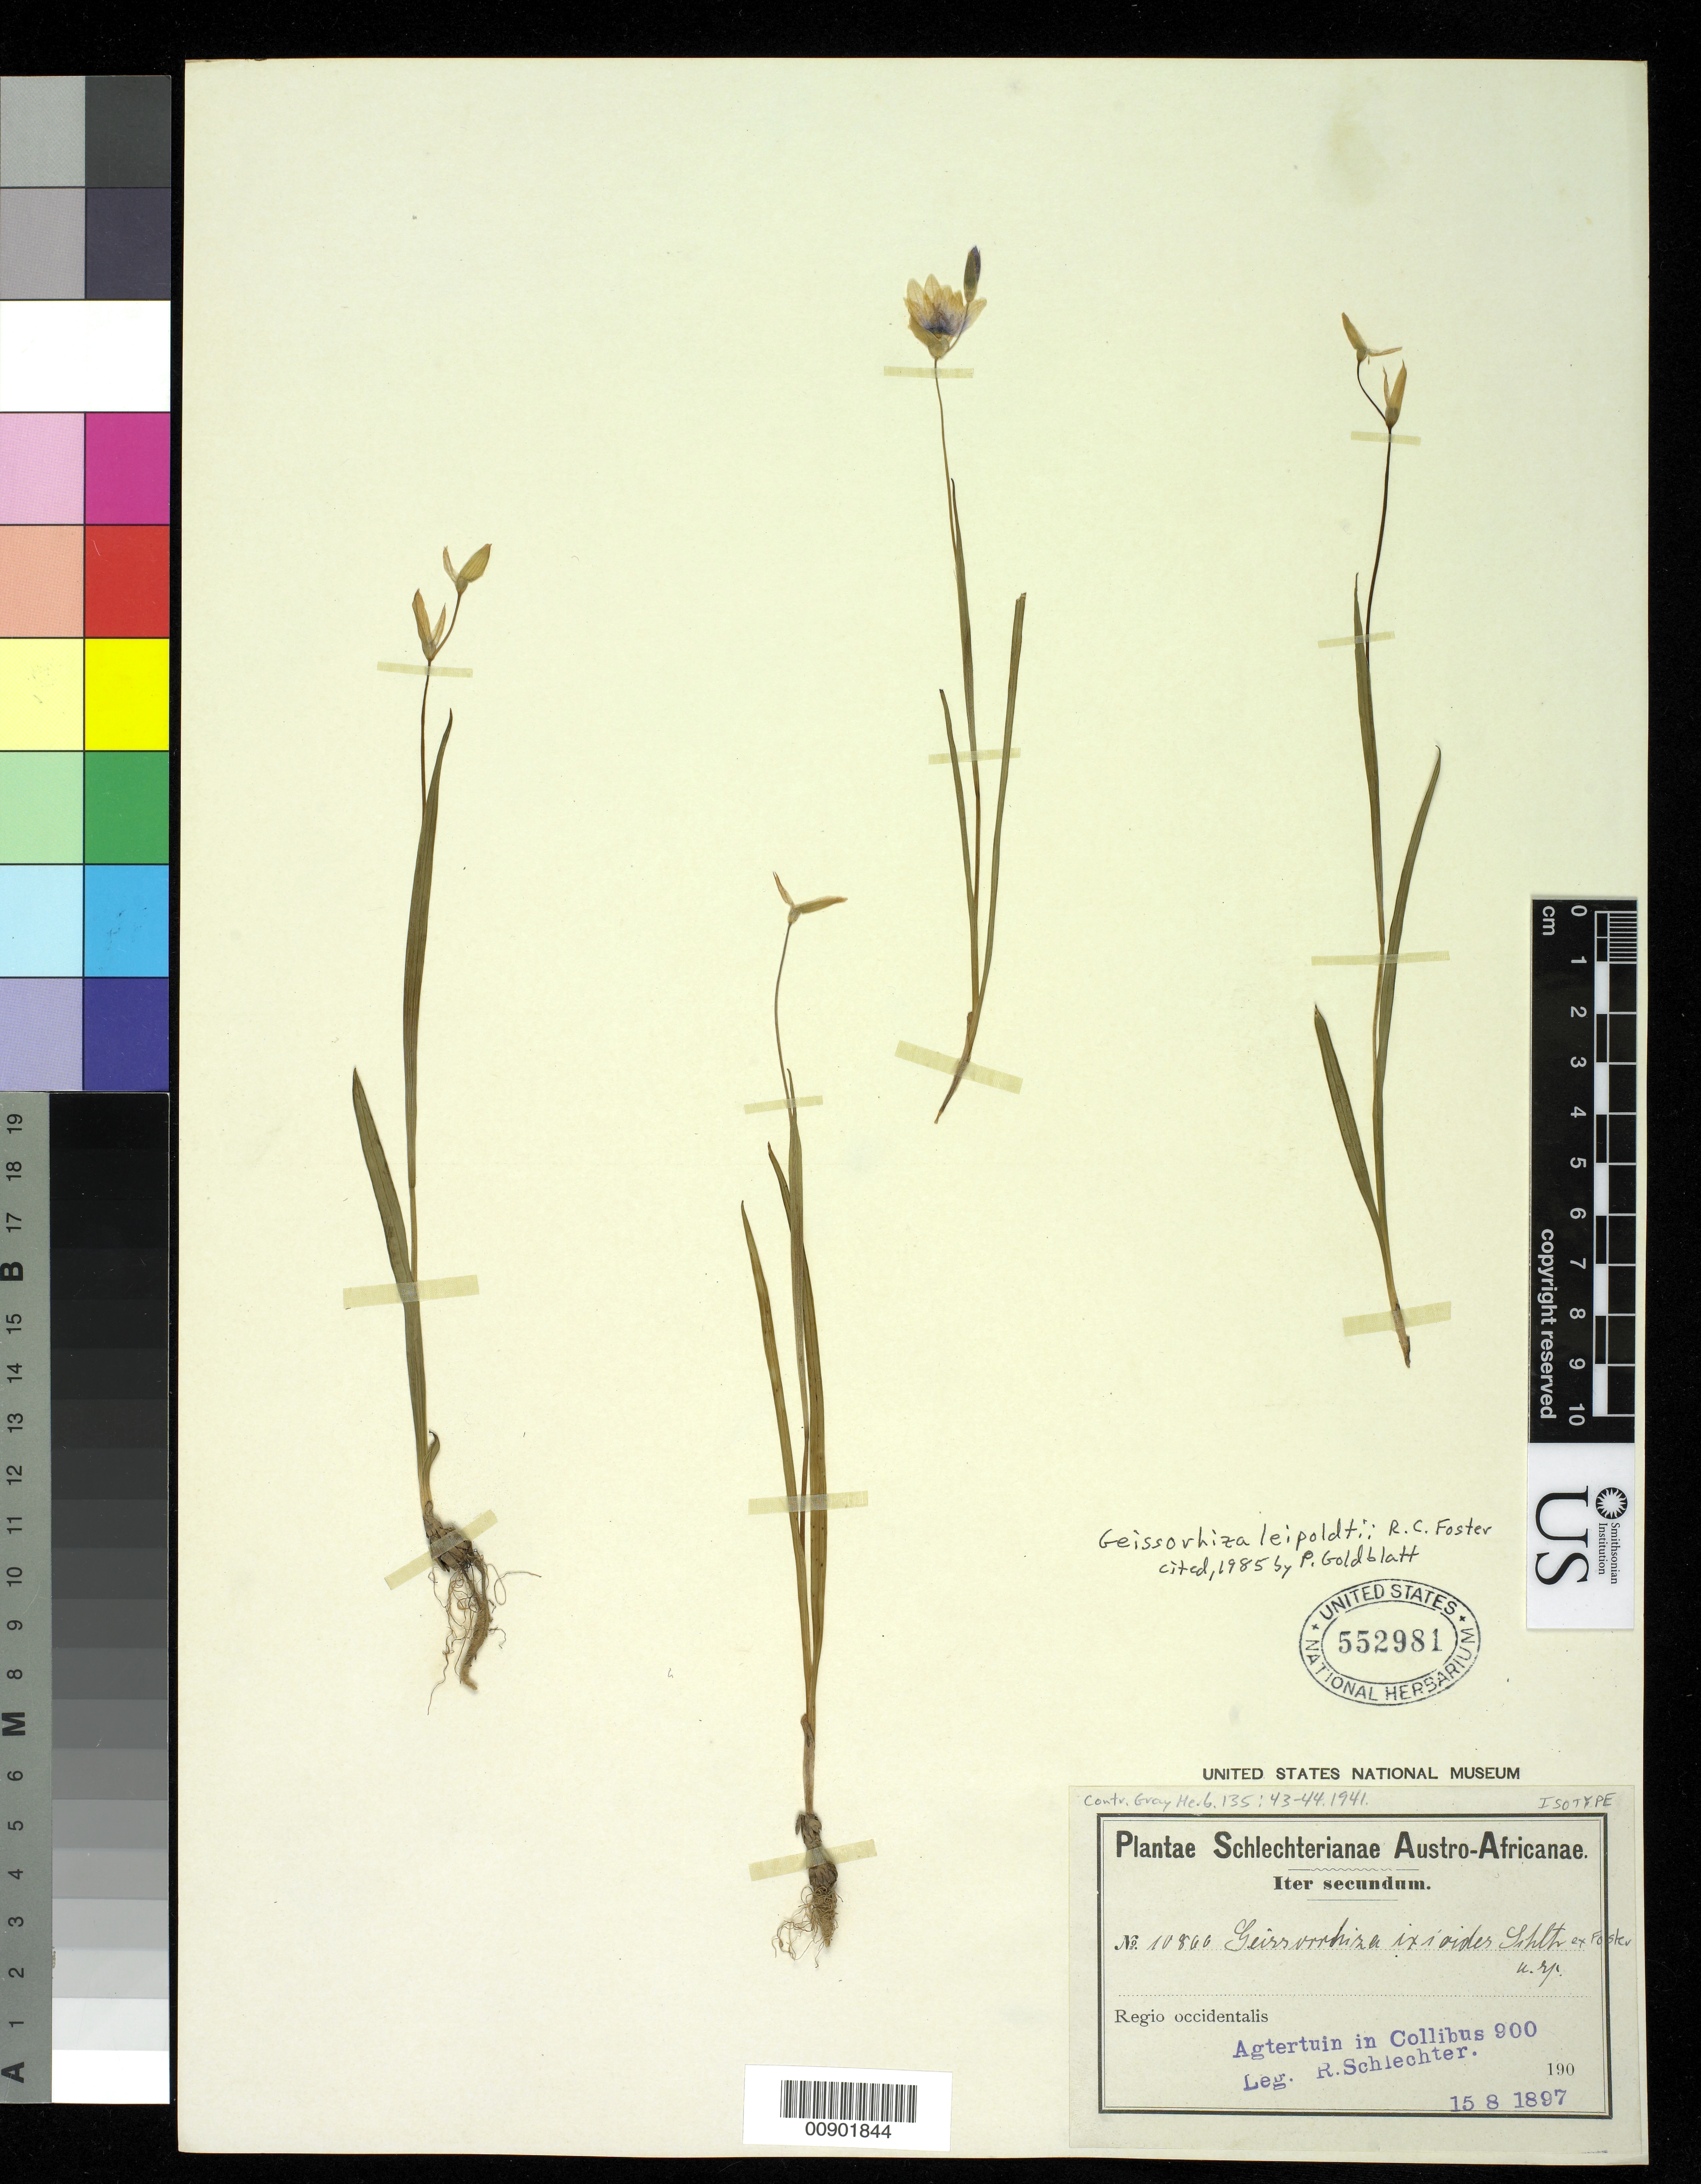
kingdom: Plantae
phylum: Tracheophyta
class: Liliopsida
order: Asparagales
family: Iridaceae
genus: Geissorhiza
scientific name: Geissorhiza ixioides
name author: Schltr. ex R.C. Foster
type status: Isotype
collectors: F. R. R. Schlechter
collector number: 10866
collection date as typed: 15 Aug 1897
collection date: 1897-08-15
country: South Africa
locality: Regio occidentalis, Agtertuin in collibus 900.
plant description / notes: Current name as cited by Goldblatt, Ann. Missouri Bot. Gard. 72: 441 (1985).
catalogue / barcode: US 552981